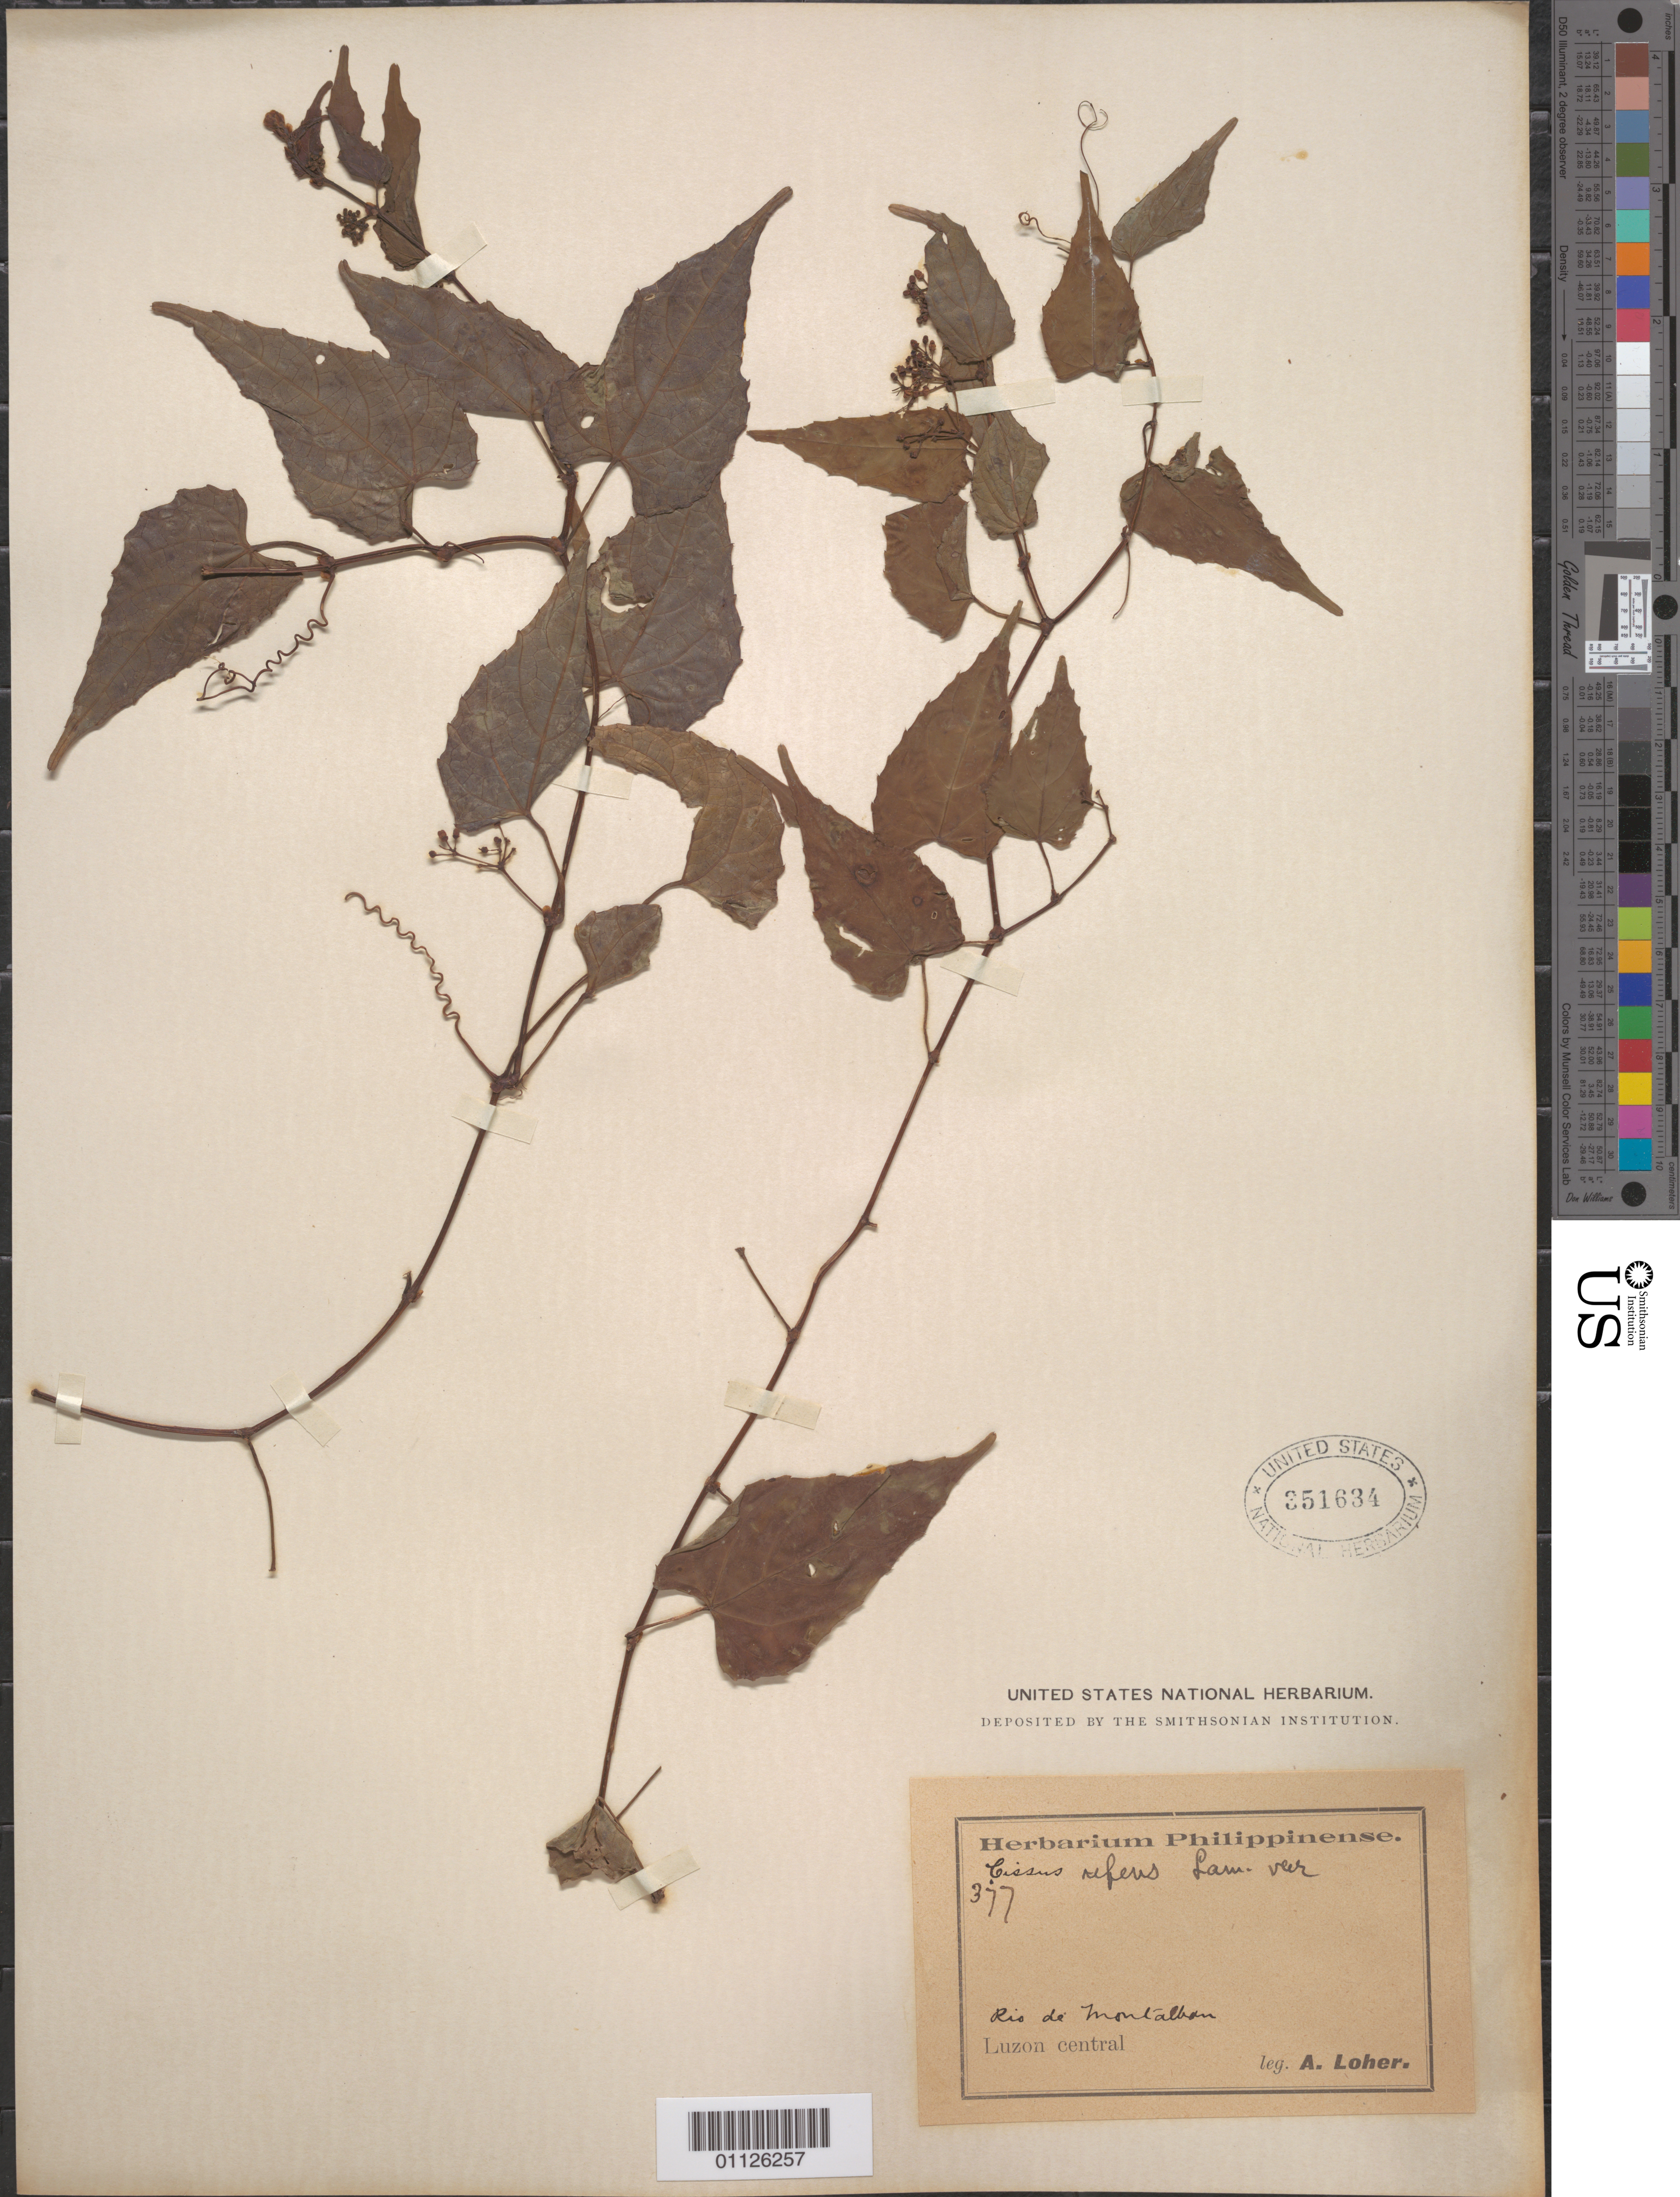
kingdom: Plantae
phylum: Tracheophyta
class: Magnoliopsida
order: Vitales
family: Vitaceae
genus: Cissus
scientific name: Cissus repens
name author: Lam.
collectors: A. Loher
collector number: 377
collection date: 1890/1920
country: Philippines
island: Luzon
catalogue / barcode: US 351634